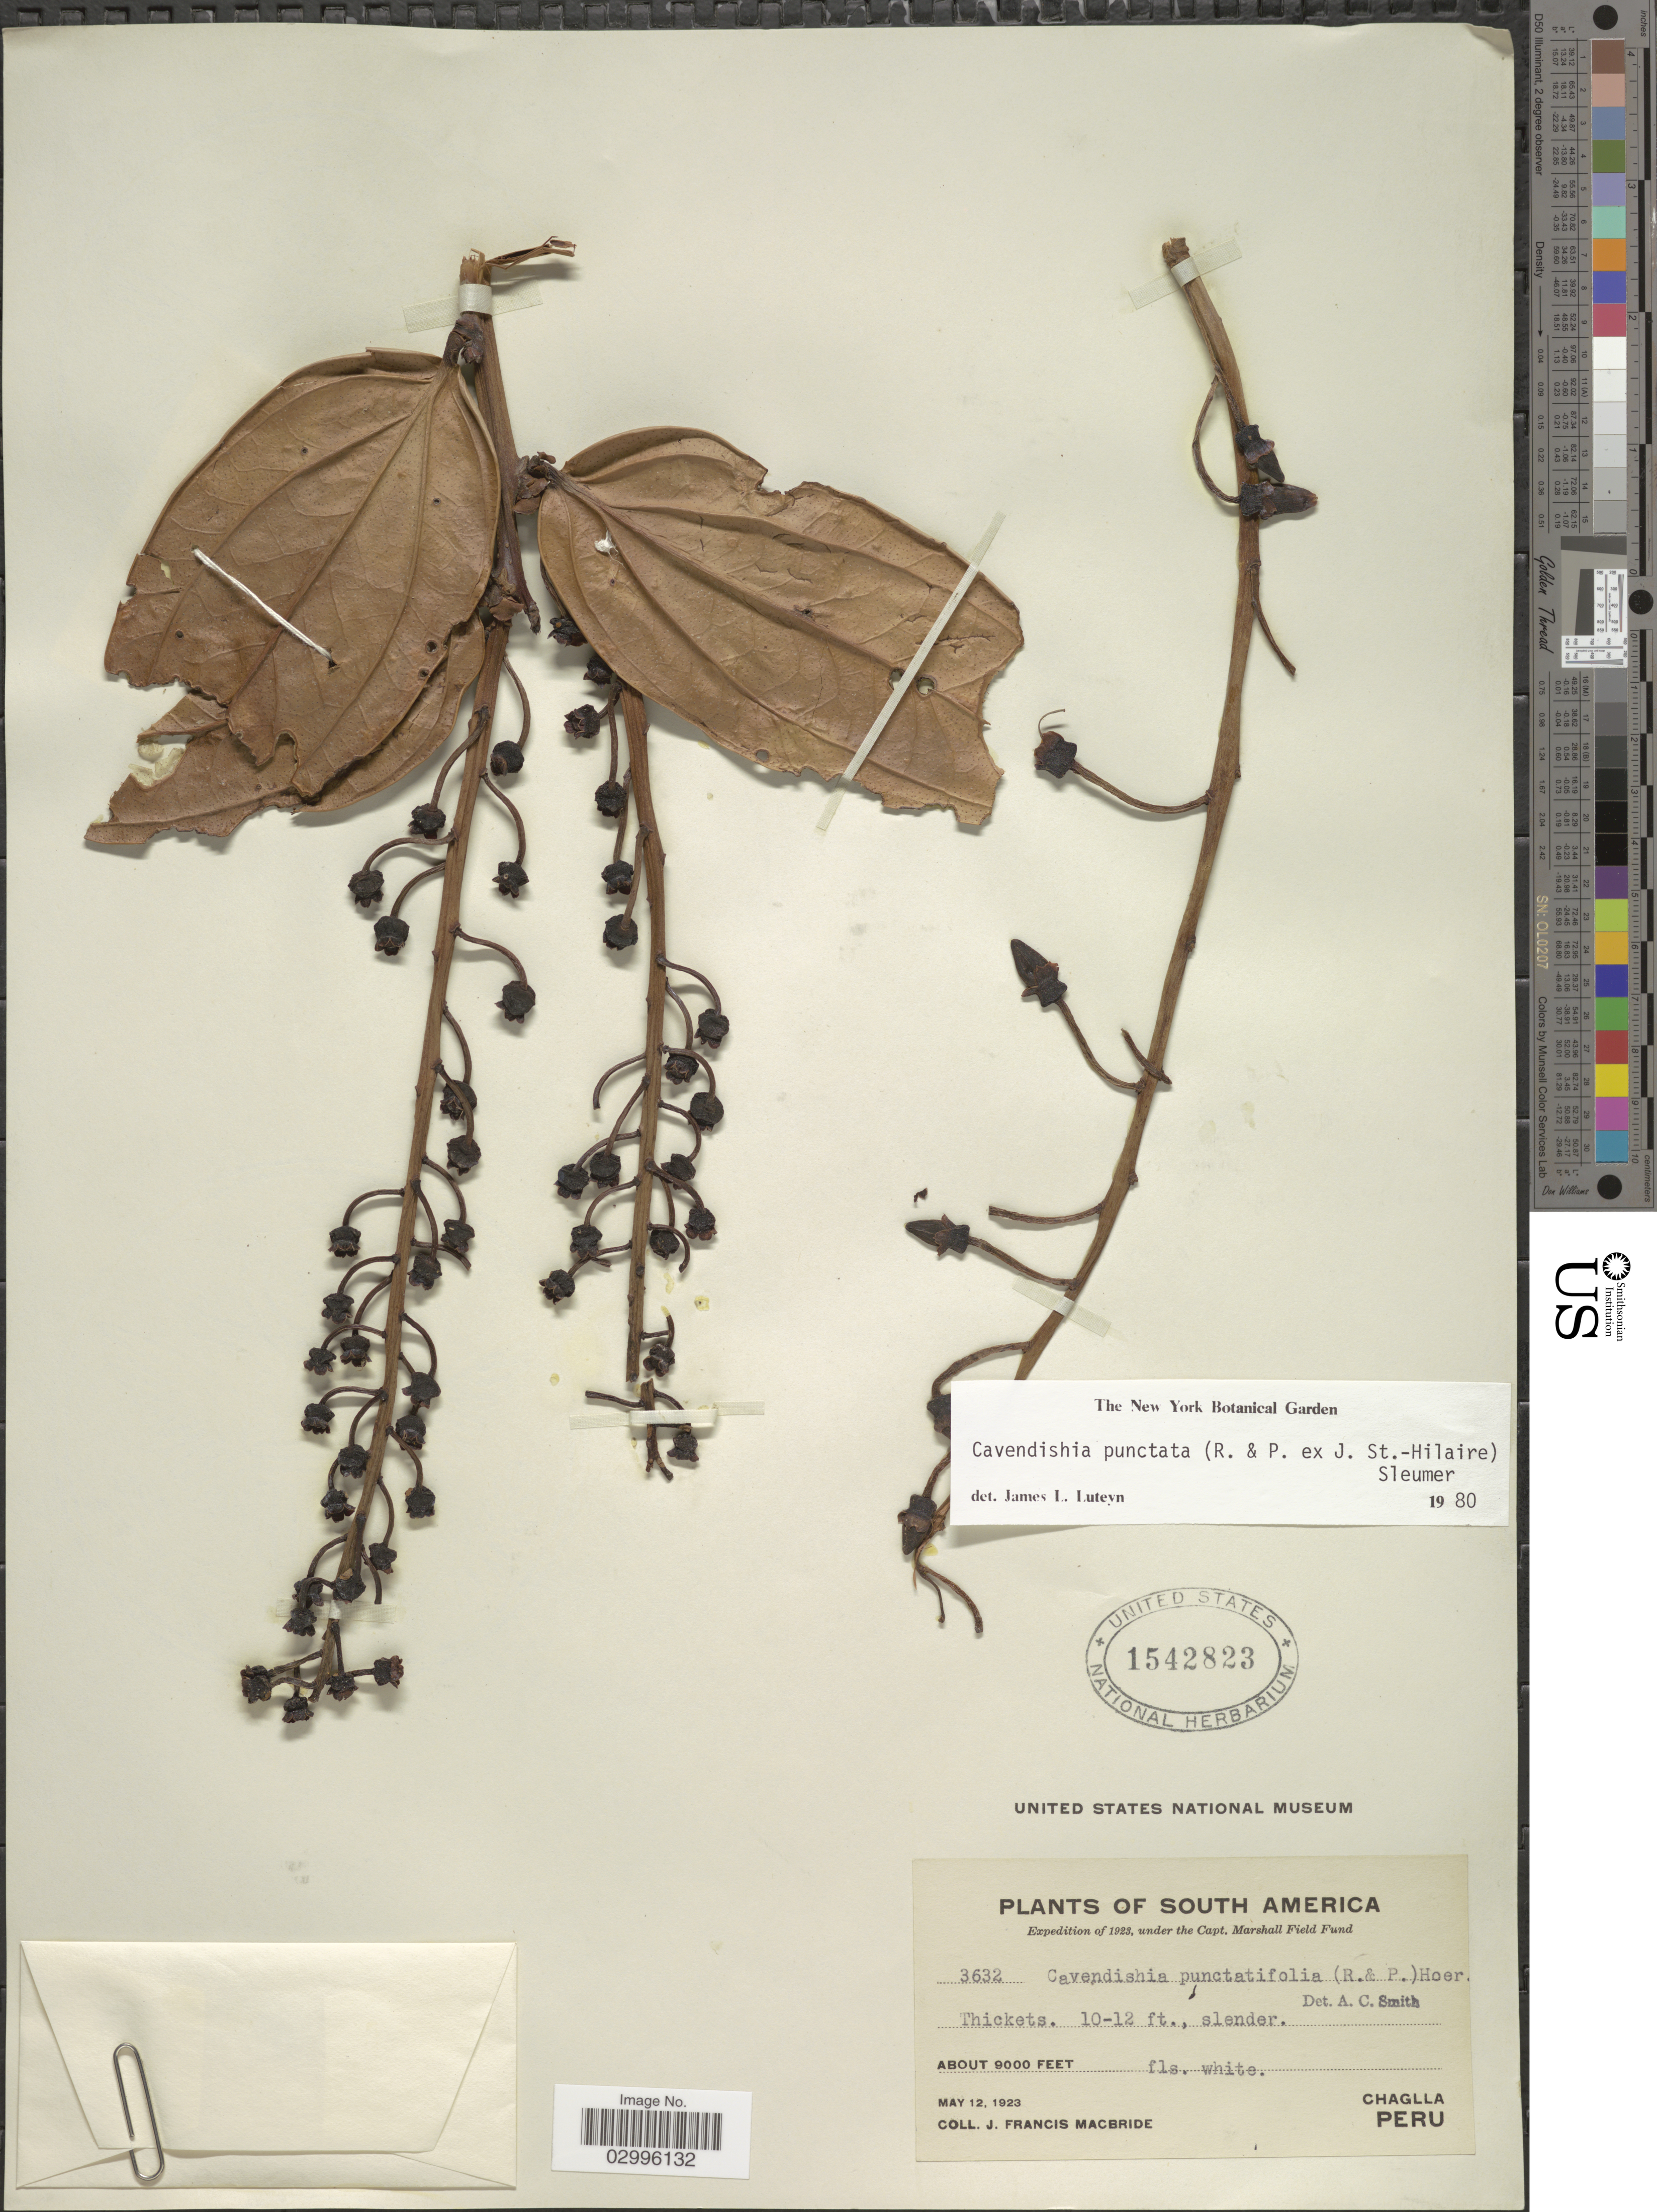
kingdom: Plantae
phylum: Tracheophyta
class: Magnoliopsida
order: Ericales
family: Ericaceae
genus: Cavendishia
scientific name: Cavendishia pubescens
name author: (Kunth) Hemsl.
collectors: J. F. Macbride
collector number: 3632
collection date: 1923-05-12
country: Peru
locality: Chaglla.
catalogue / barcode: US 1542823